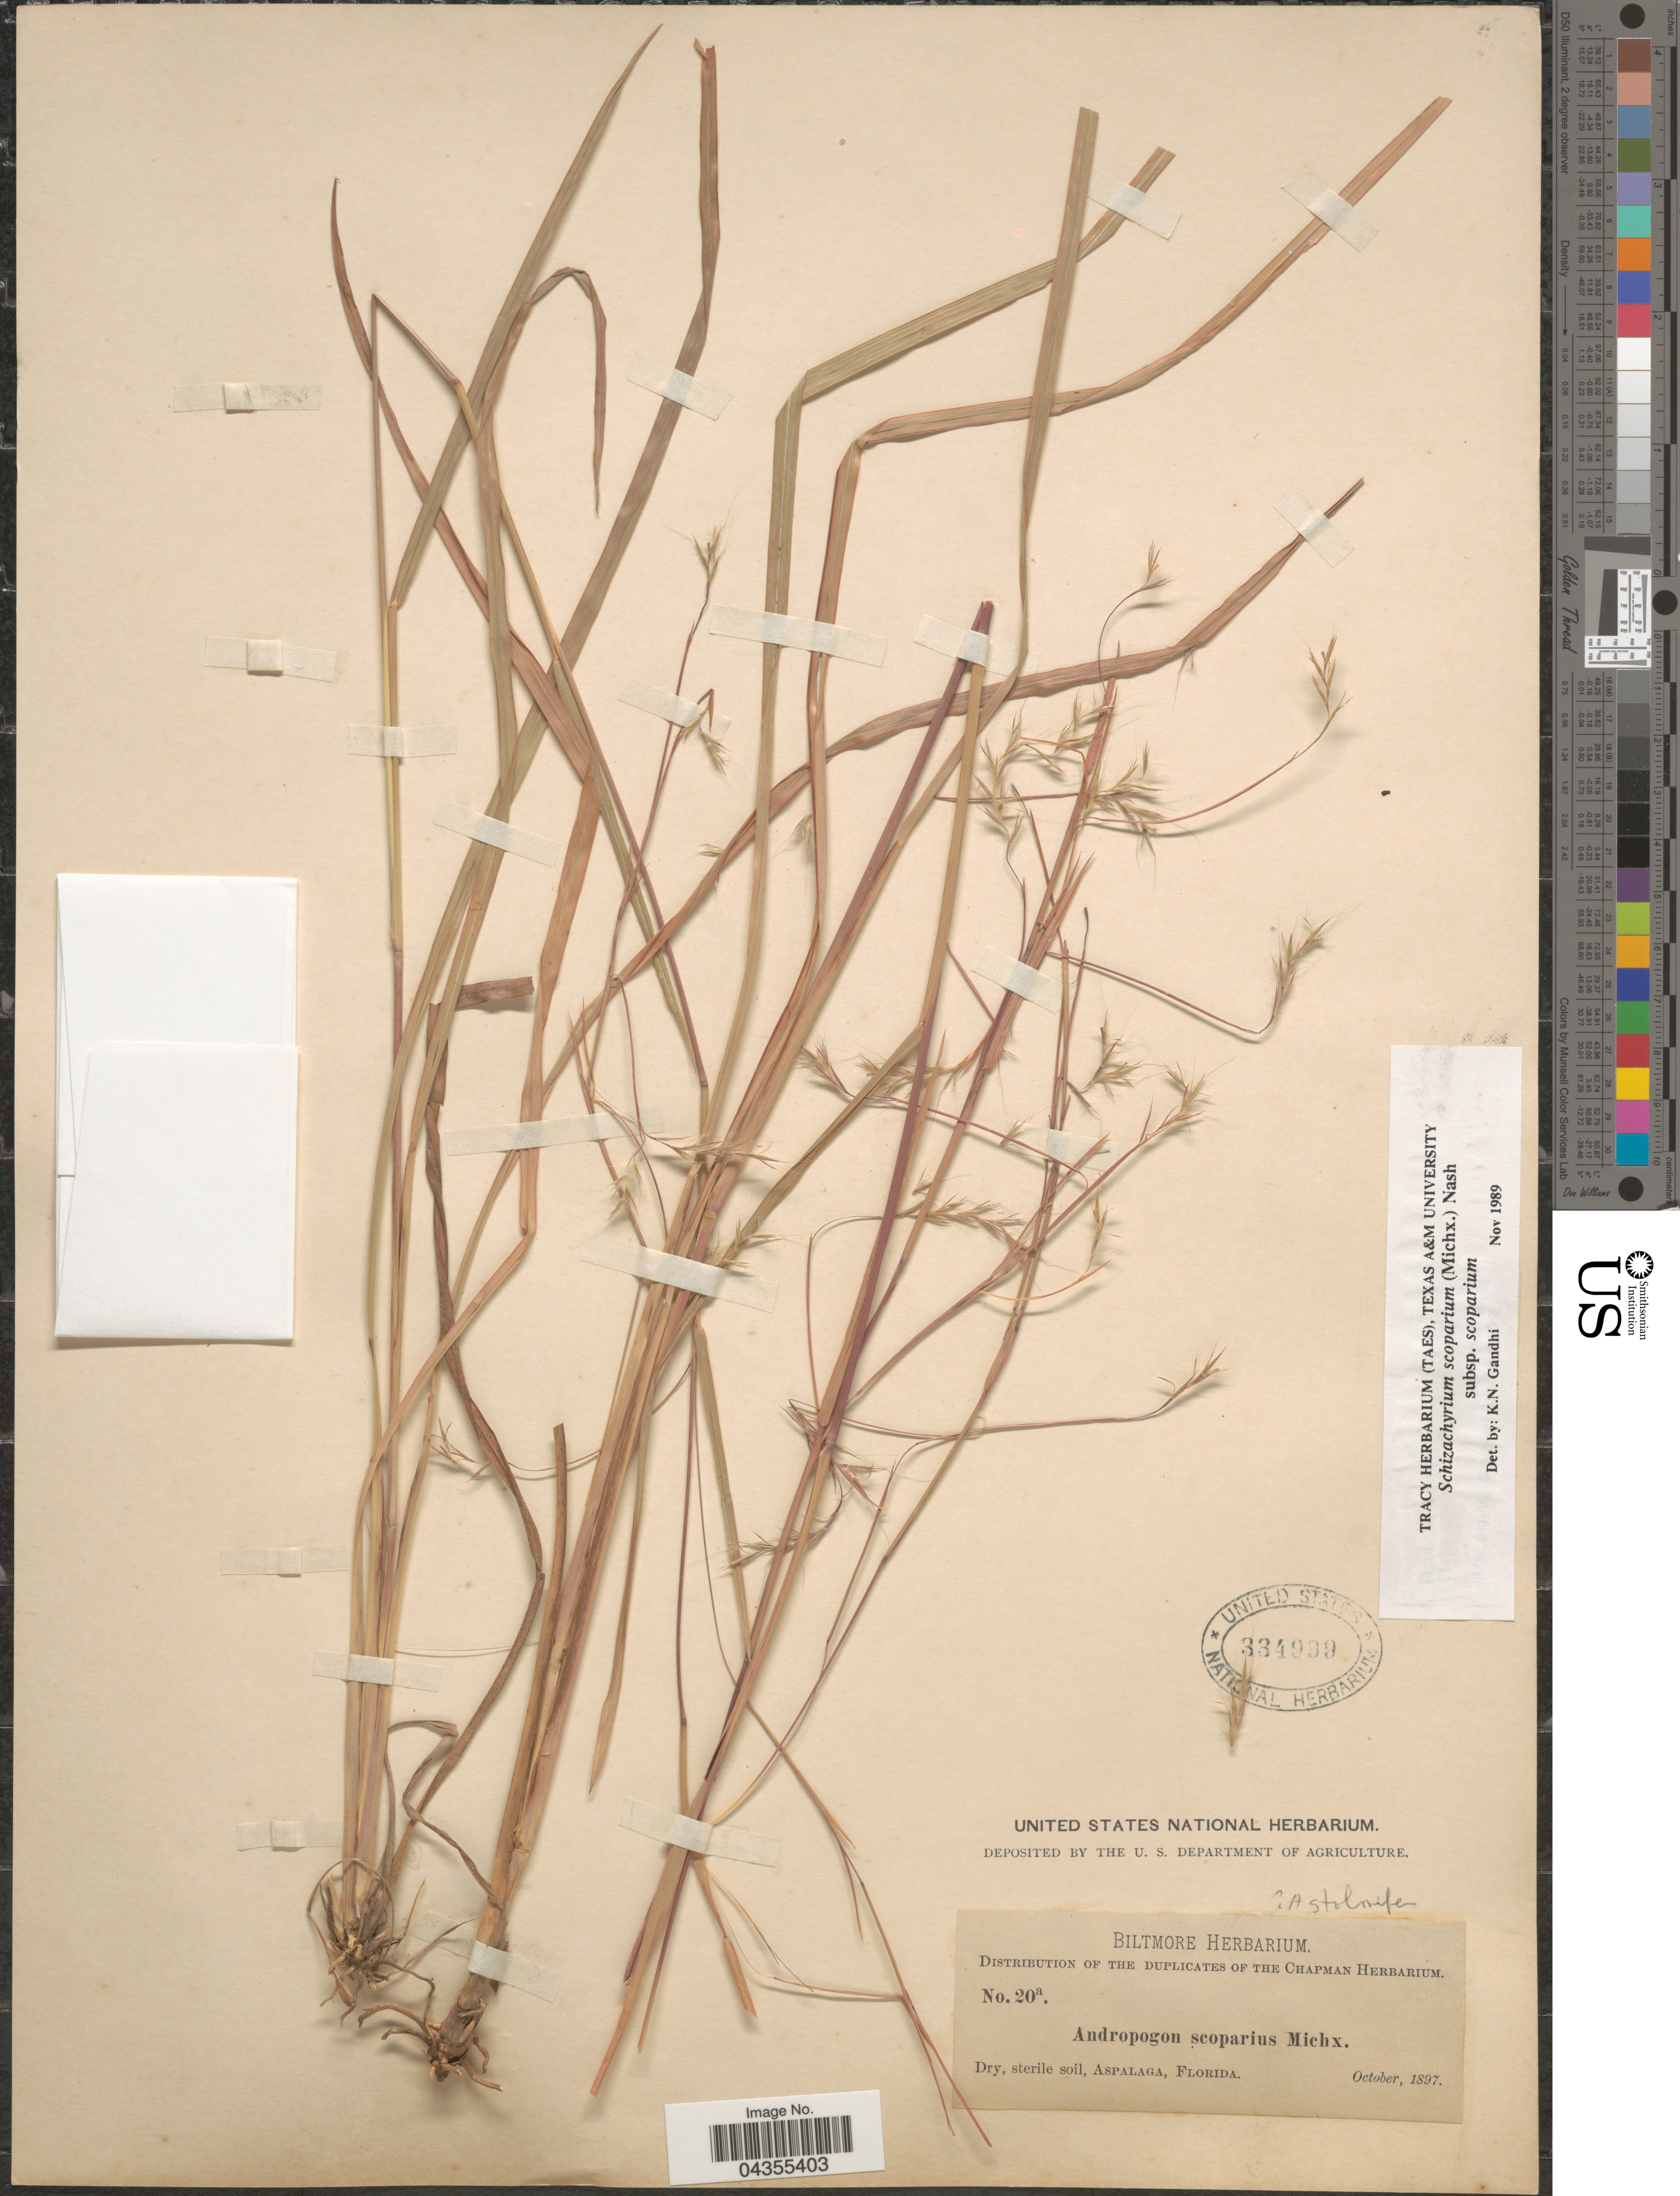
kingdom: Plantae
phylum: Tracheophyta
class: Liliopsida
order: Poales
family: Poaceae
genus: Schizachyrium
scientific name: Schizachyrium scoparium var. scoparium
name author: (Michx.) Nash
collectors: ex herb. Biltmore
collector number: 20a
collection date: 1897-10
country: United States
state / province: Florida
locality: Aspalaga.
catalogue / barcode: US 334999